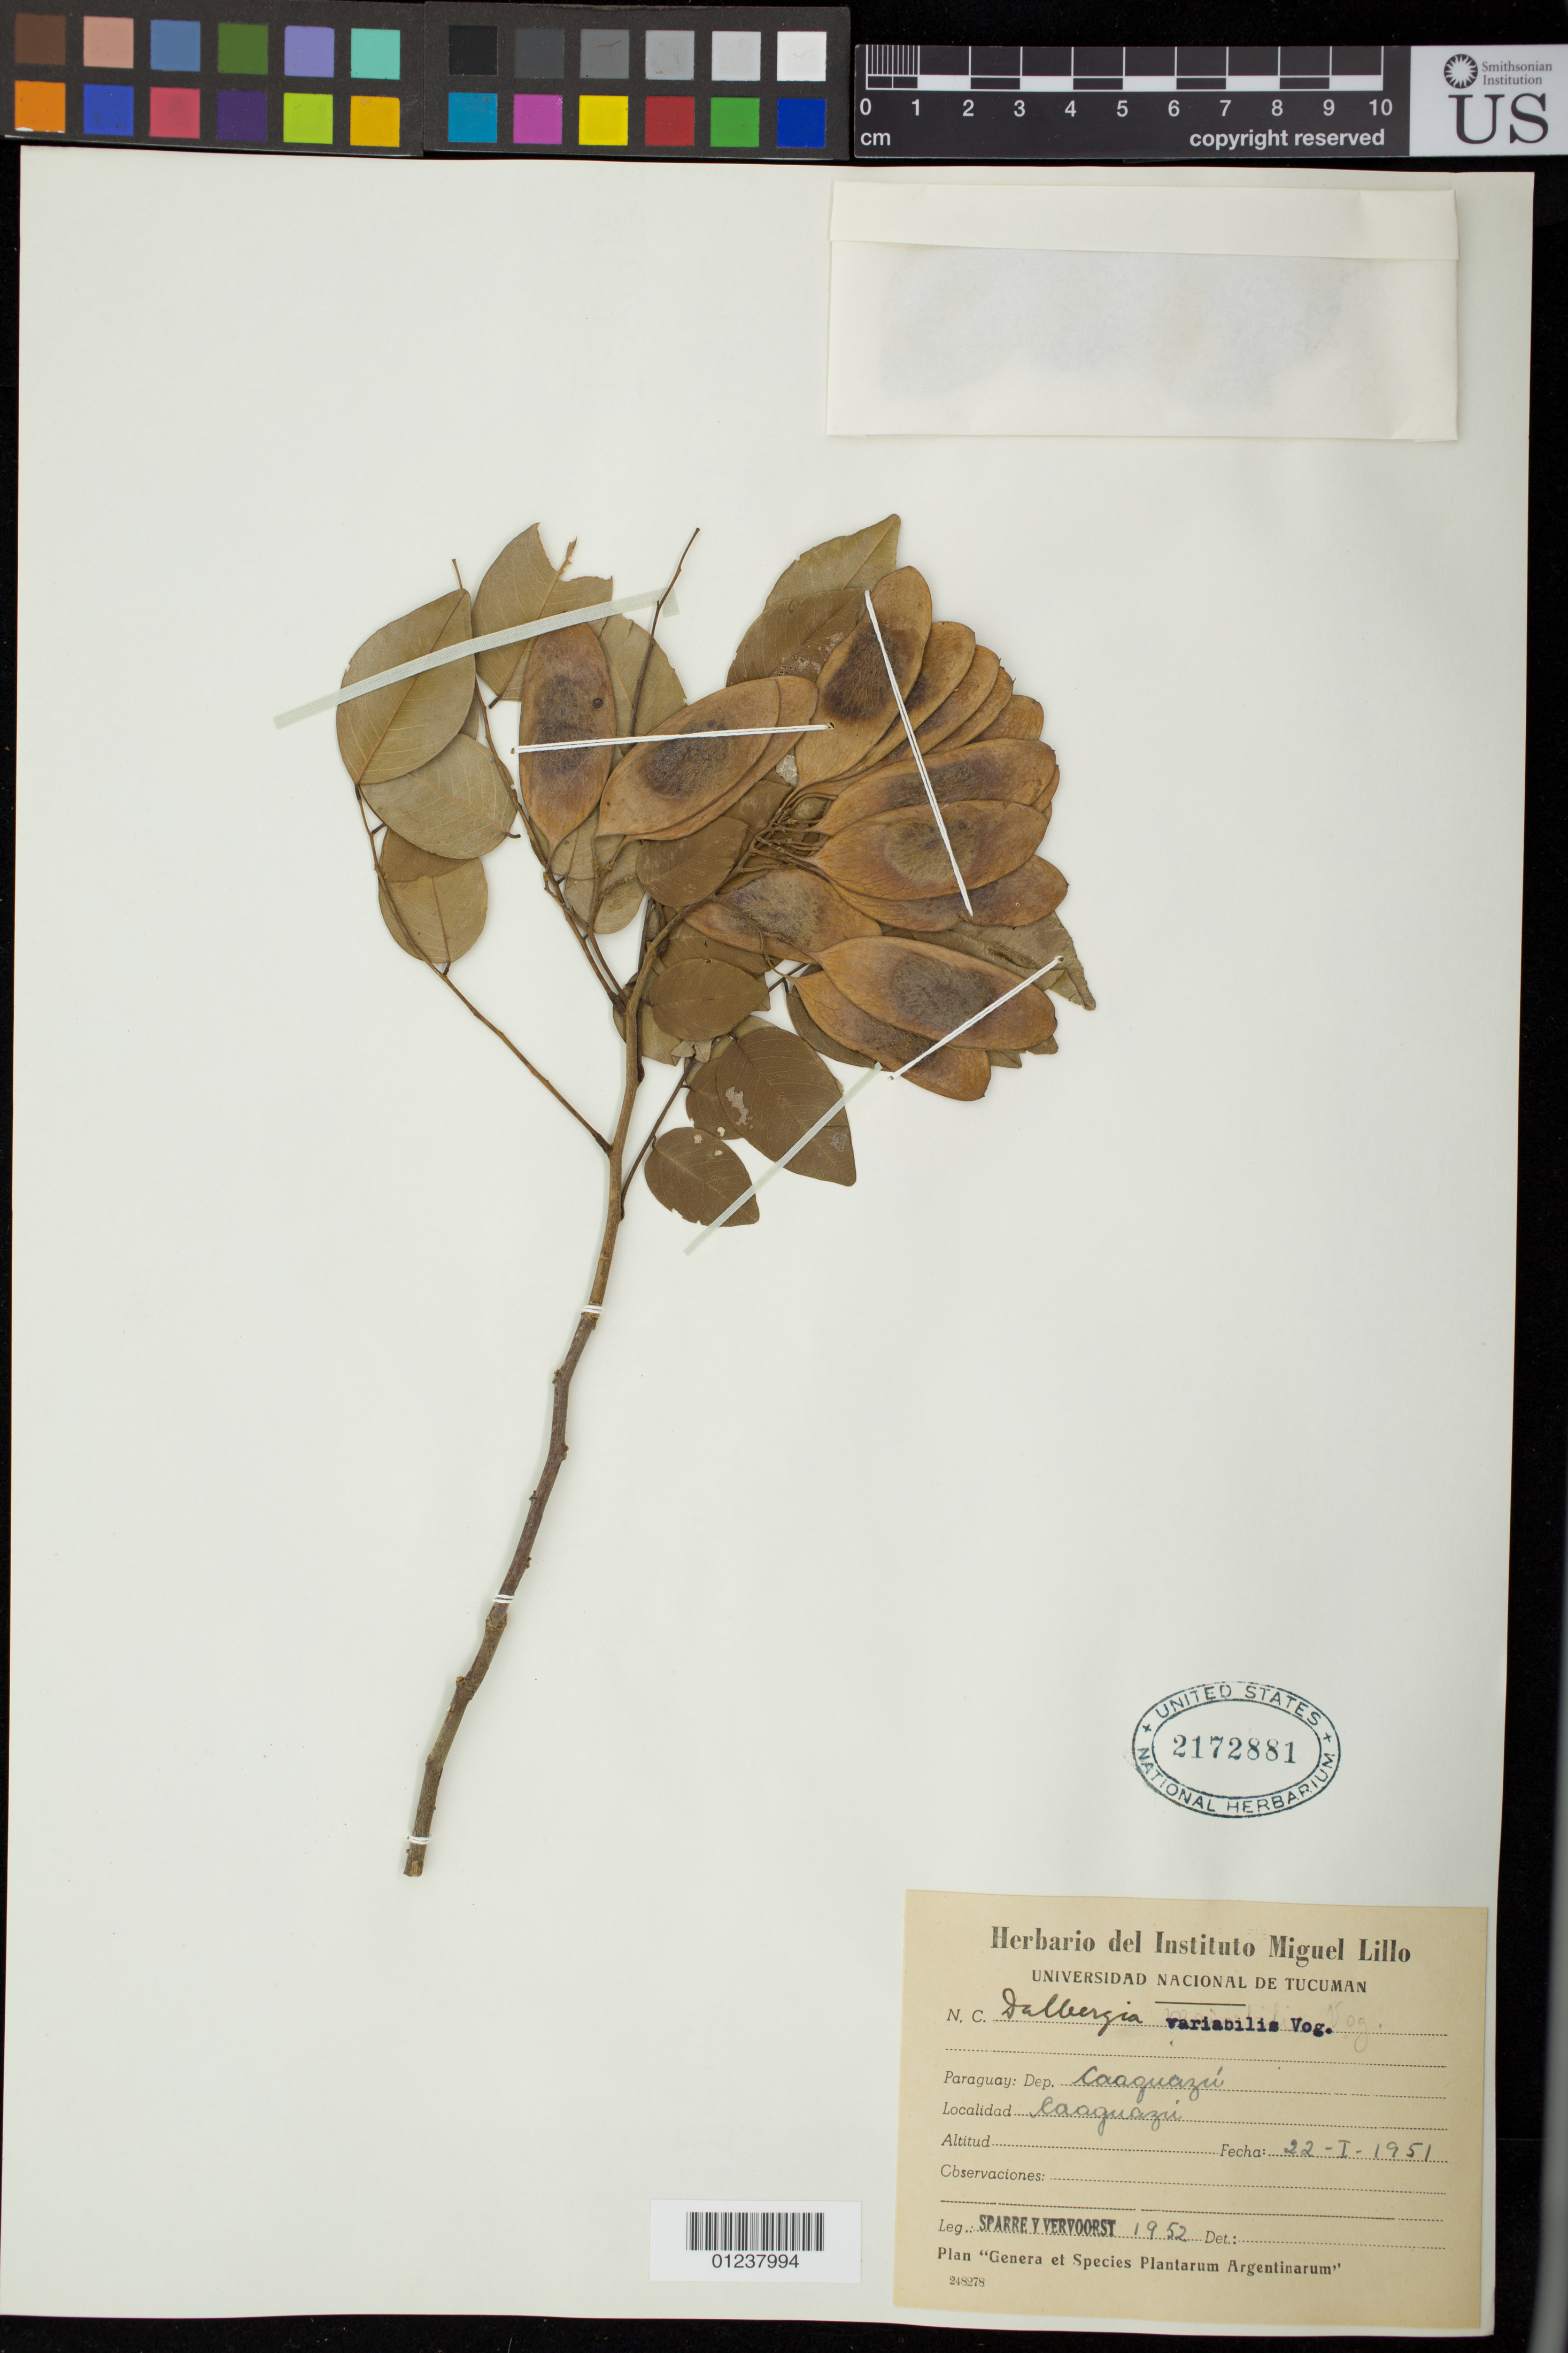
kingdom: Plantae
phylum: Tracheophyta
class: Magnoliopsida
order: Fabales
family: Fabaceae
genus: Dalbergia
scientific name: Dalbergia frutescens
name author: (Vell.) Britton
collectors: S. Vervoorst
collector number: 1952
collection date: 1951-01-22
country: Paraguay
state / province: Caaguazú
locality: Caaguazú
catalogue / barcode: US 2172881